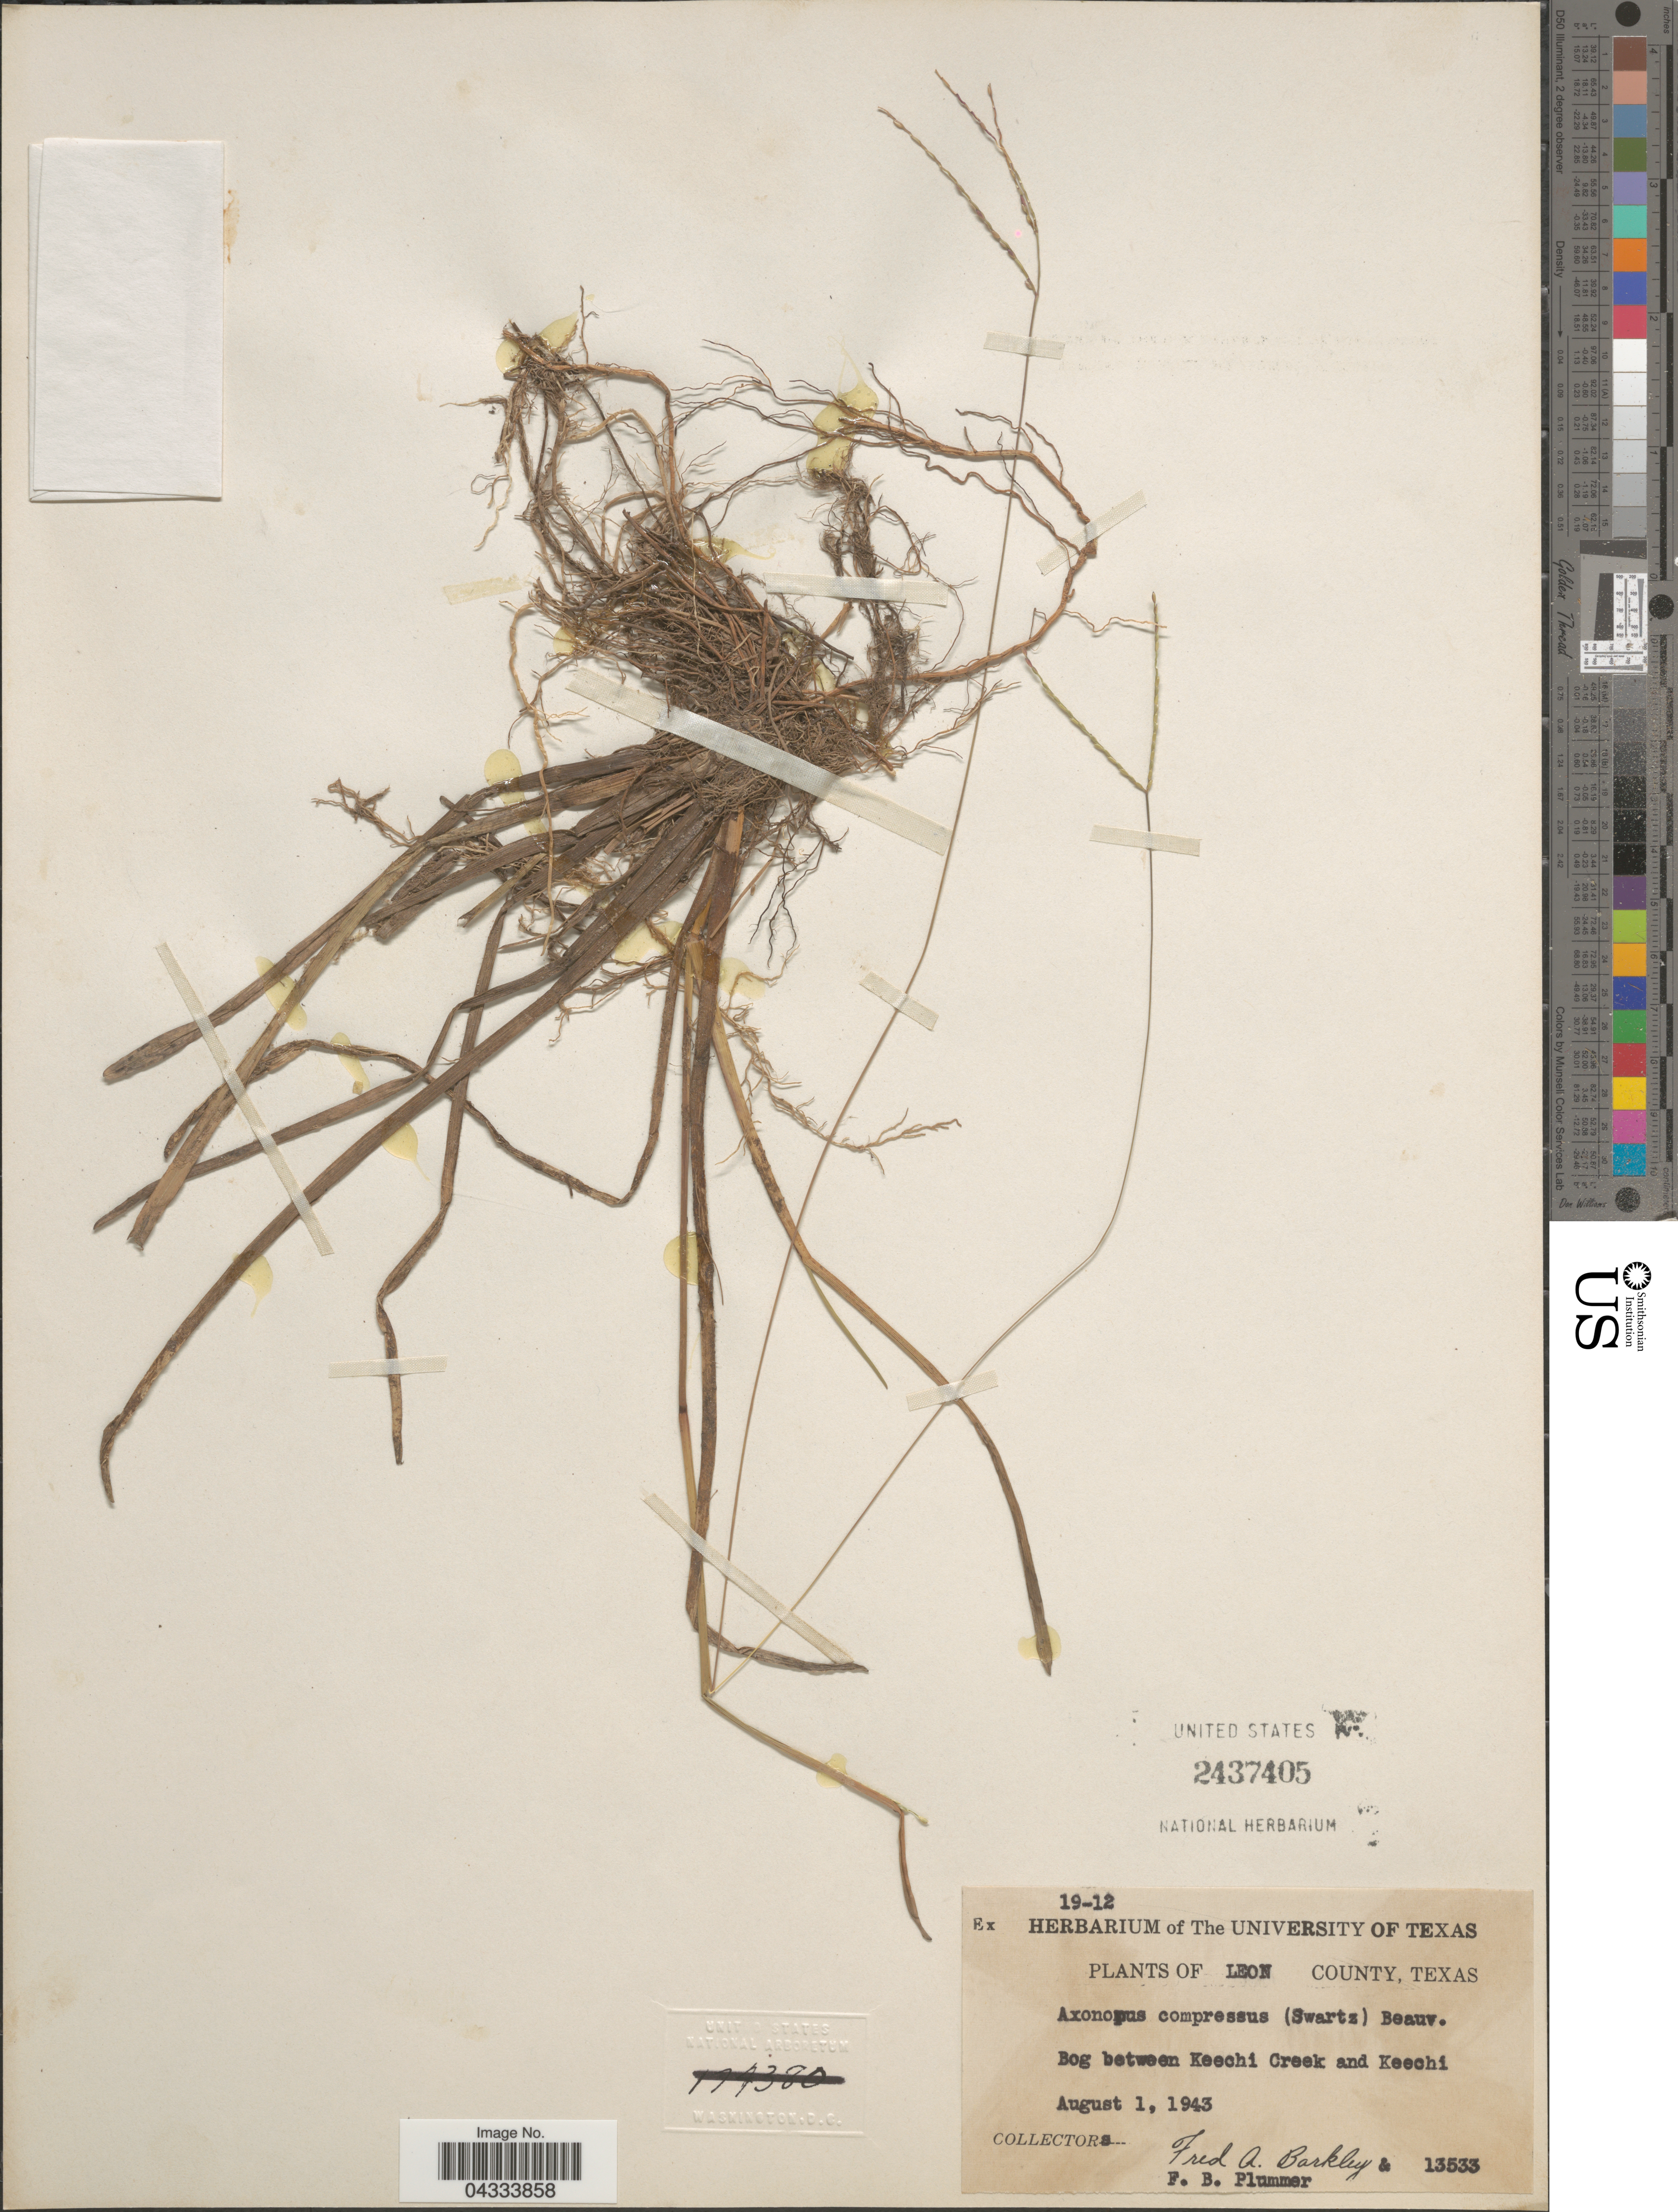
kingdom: Plantae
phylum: Tracheophyta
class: Liliopsida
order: Poales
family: Poaceae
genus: Axonopus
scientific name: Axonopus compressus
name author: (Sw.) P. Beauv.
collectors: F. A. Barkley & F. Plummer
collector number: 13533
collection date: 1943-08-01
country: United States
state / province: Texas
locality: Leon County. Bog between Keechi Creek and Keechi.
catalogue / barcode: US 2437405